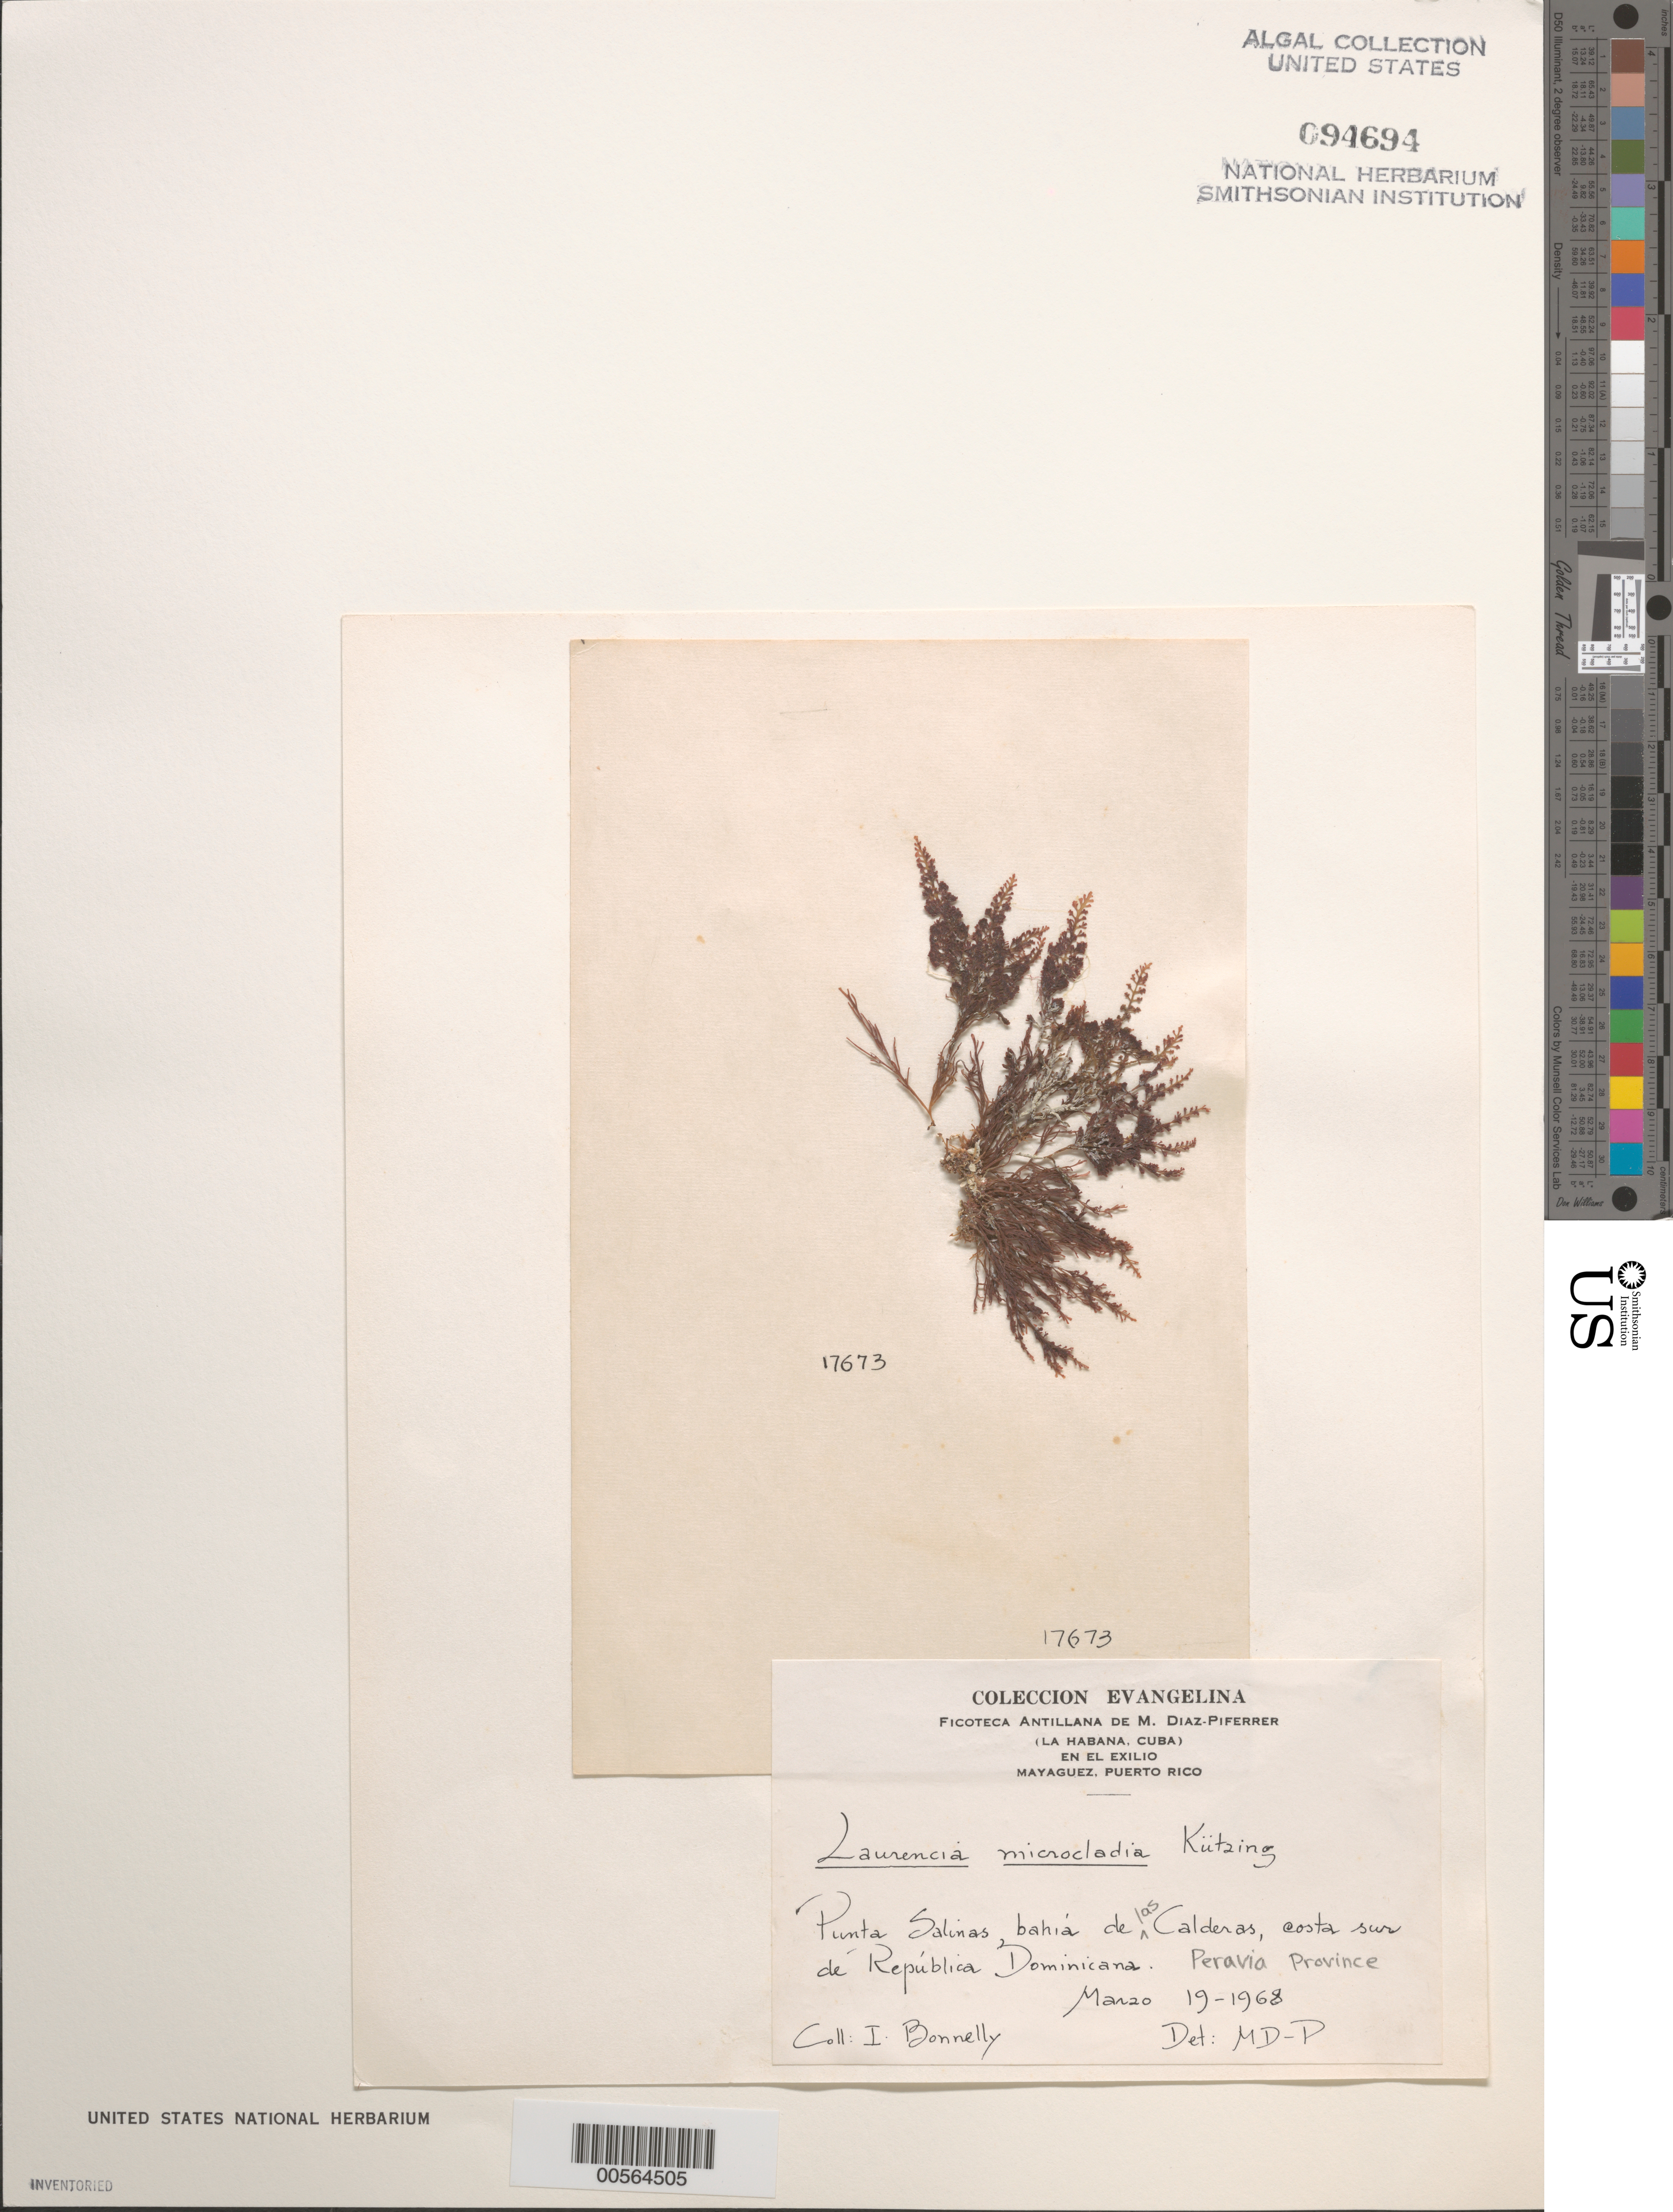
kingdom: Plantae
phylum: Rhodophyta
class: Florideophyceae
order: Ceramiales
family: Rhodomelaceae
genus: Laurencia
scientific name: Laurencia microcladia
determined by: Diaz-Piferrer, M.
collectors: I. Bonnelly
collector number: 17673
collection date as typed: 19 Mar 1968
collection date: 1968-03-19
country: Dominican Republic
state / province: Peravia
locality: Punta salinas, bahia de las calderas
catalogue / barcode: US 94694